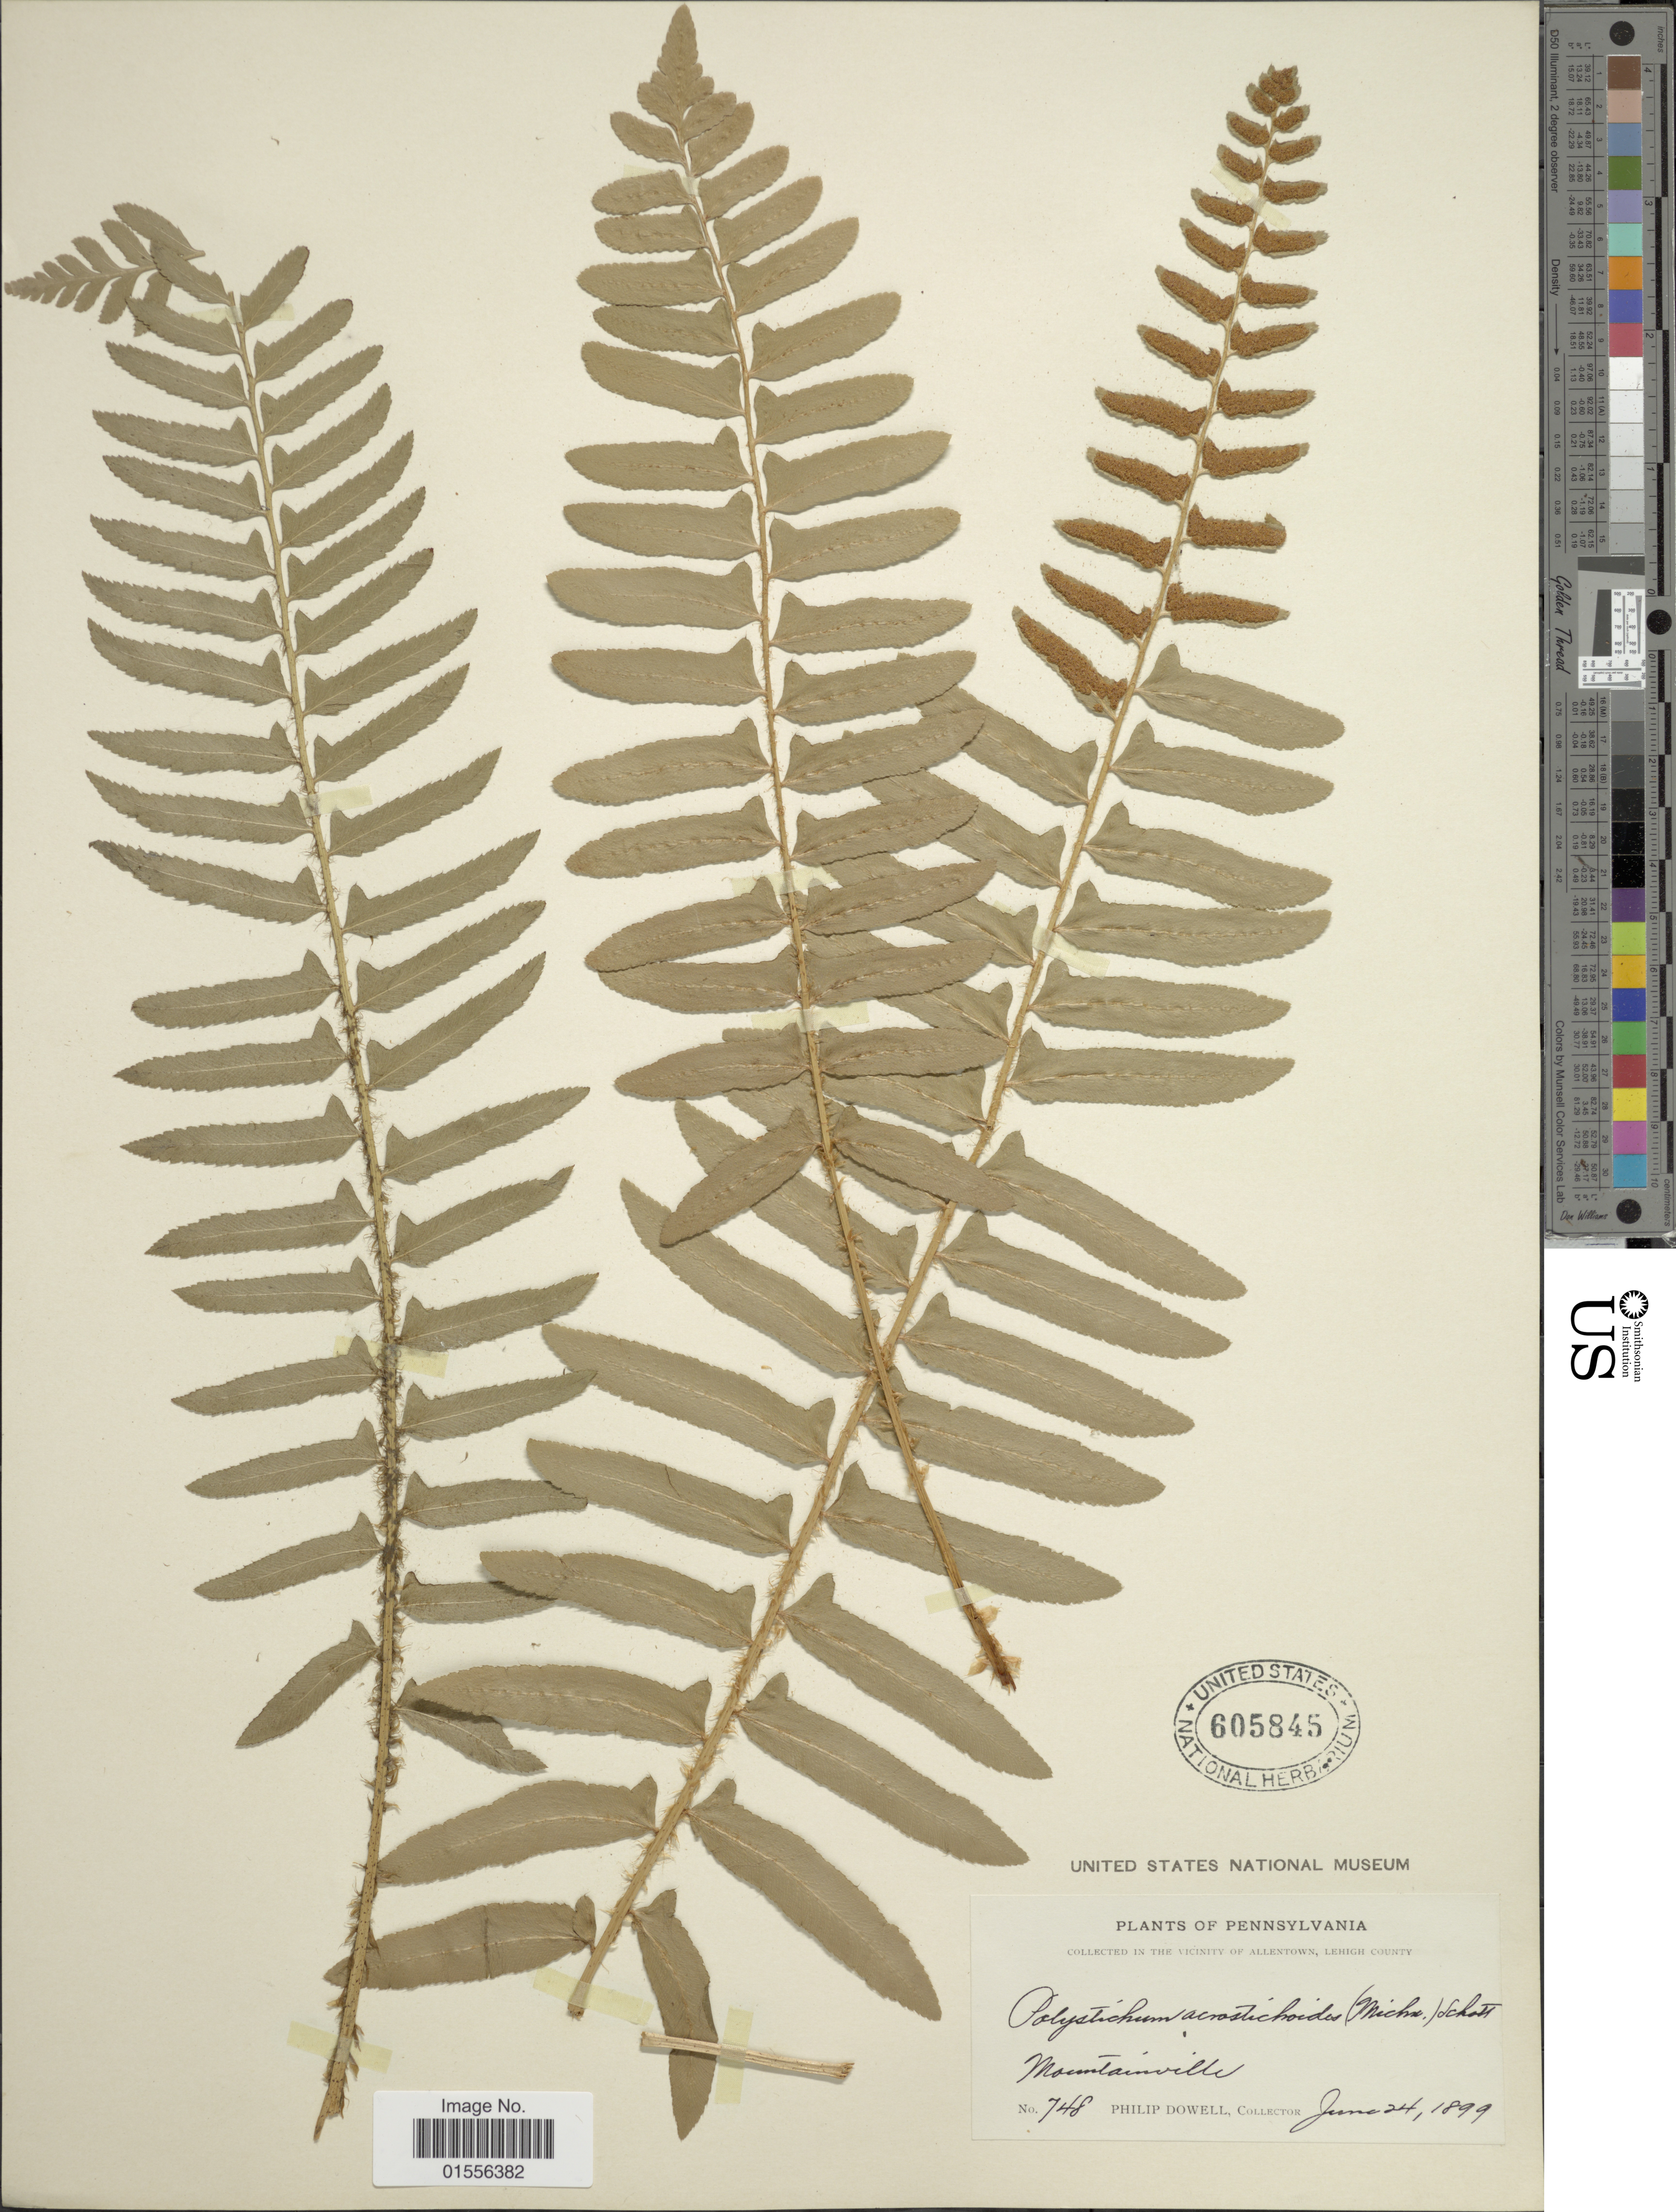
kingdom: Plantae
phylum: Tracheophyta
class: Polypodiopsida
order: Polypodiales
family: Dryopteridaceae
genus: Polystichum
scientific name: Polystichum acrostichoides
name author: (Michx.) Schott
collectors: P. Dowell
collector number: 748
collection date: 1899-06-24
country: United States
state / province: Pennsylvania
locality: Vicinity of Allentown, Lehigh County, Mountainville.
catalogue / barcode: US 605845